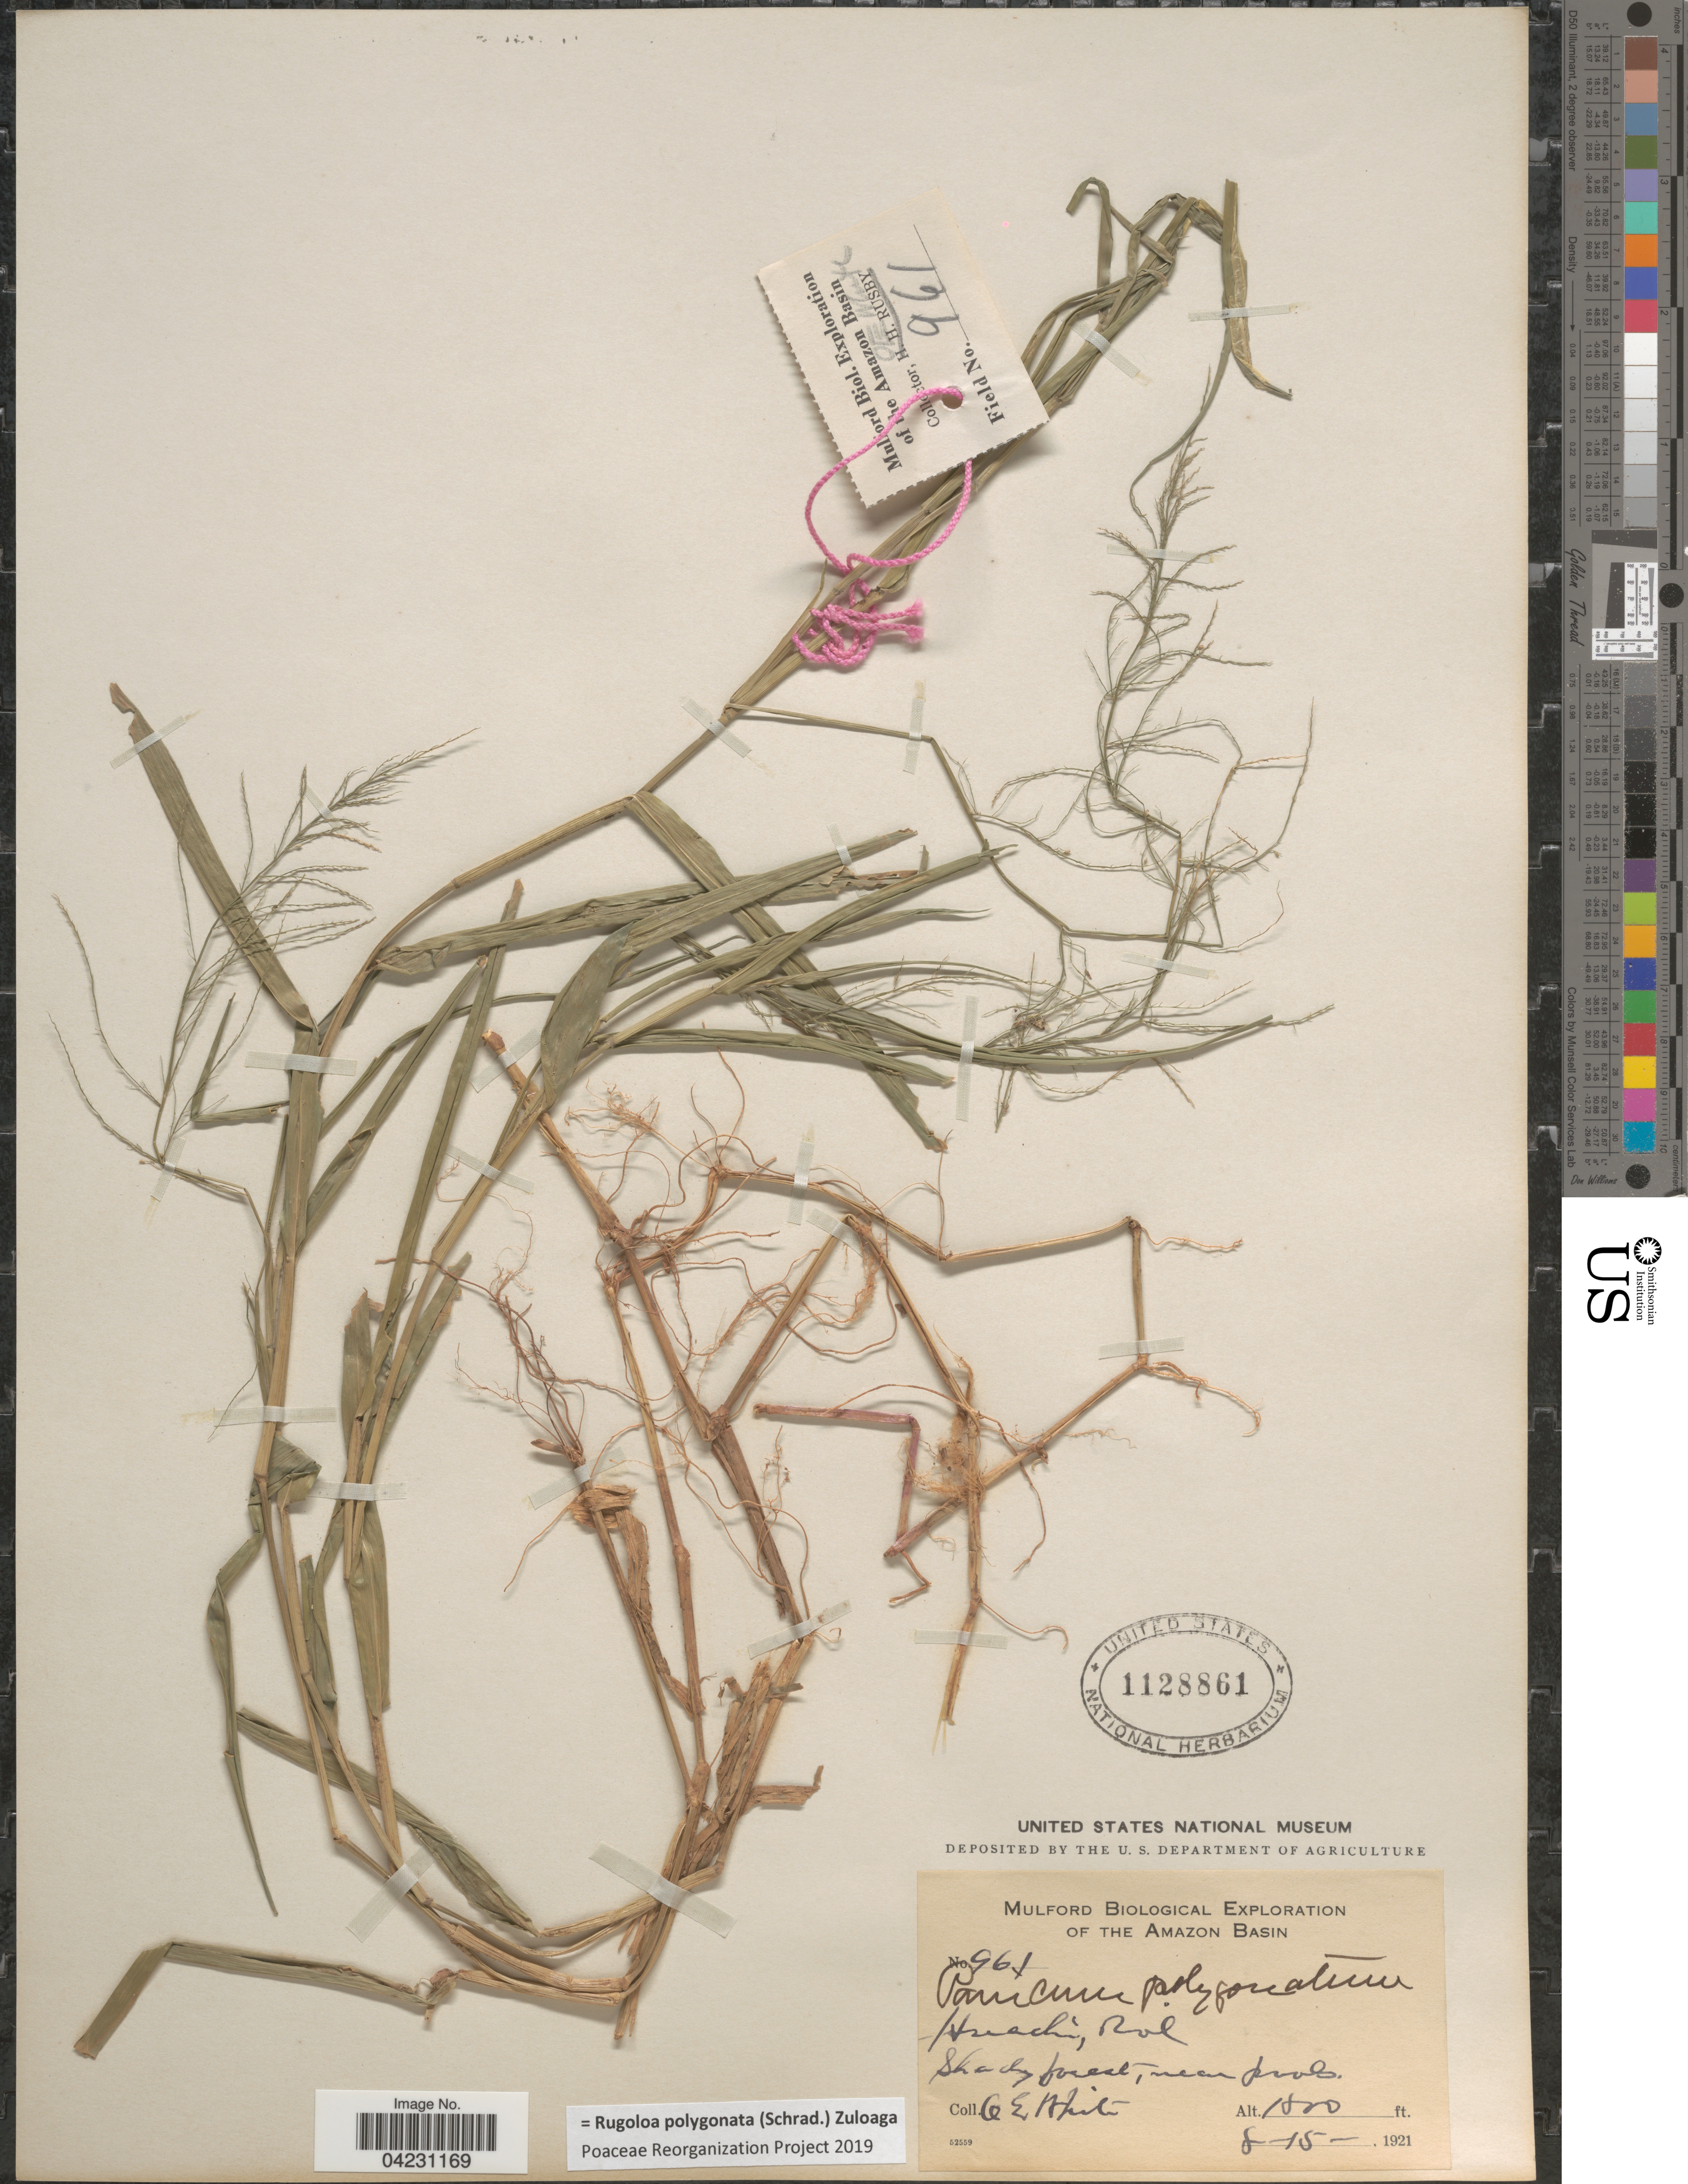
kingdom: Plantae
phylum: Tracheophyta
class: Liliopsida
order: Poales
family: Poaceae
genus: Rugoloa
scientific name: Rugoloa polygonata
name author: (Schrad.) Zuloaga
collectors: O. E. White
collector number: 961*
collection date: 1921-08-15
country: Bolivia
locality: Mulford Biological Exploration of the Amazon Basin. Huachin, Bol.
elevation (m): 549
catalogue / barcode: US 1128861